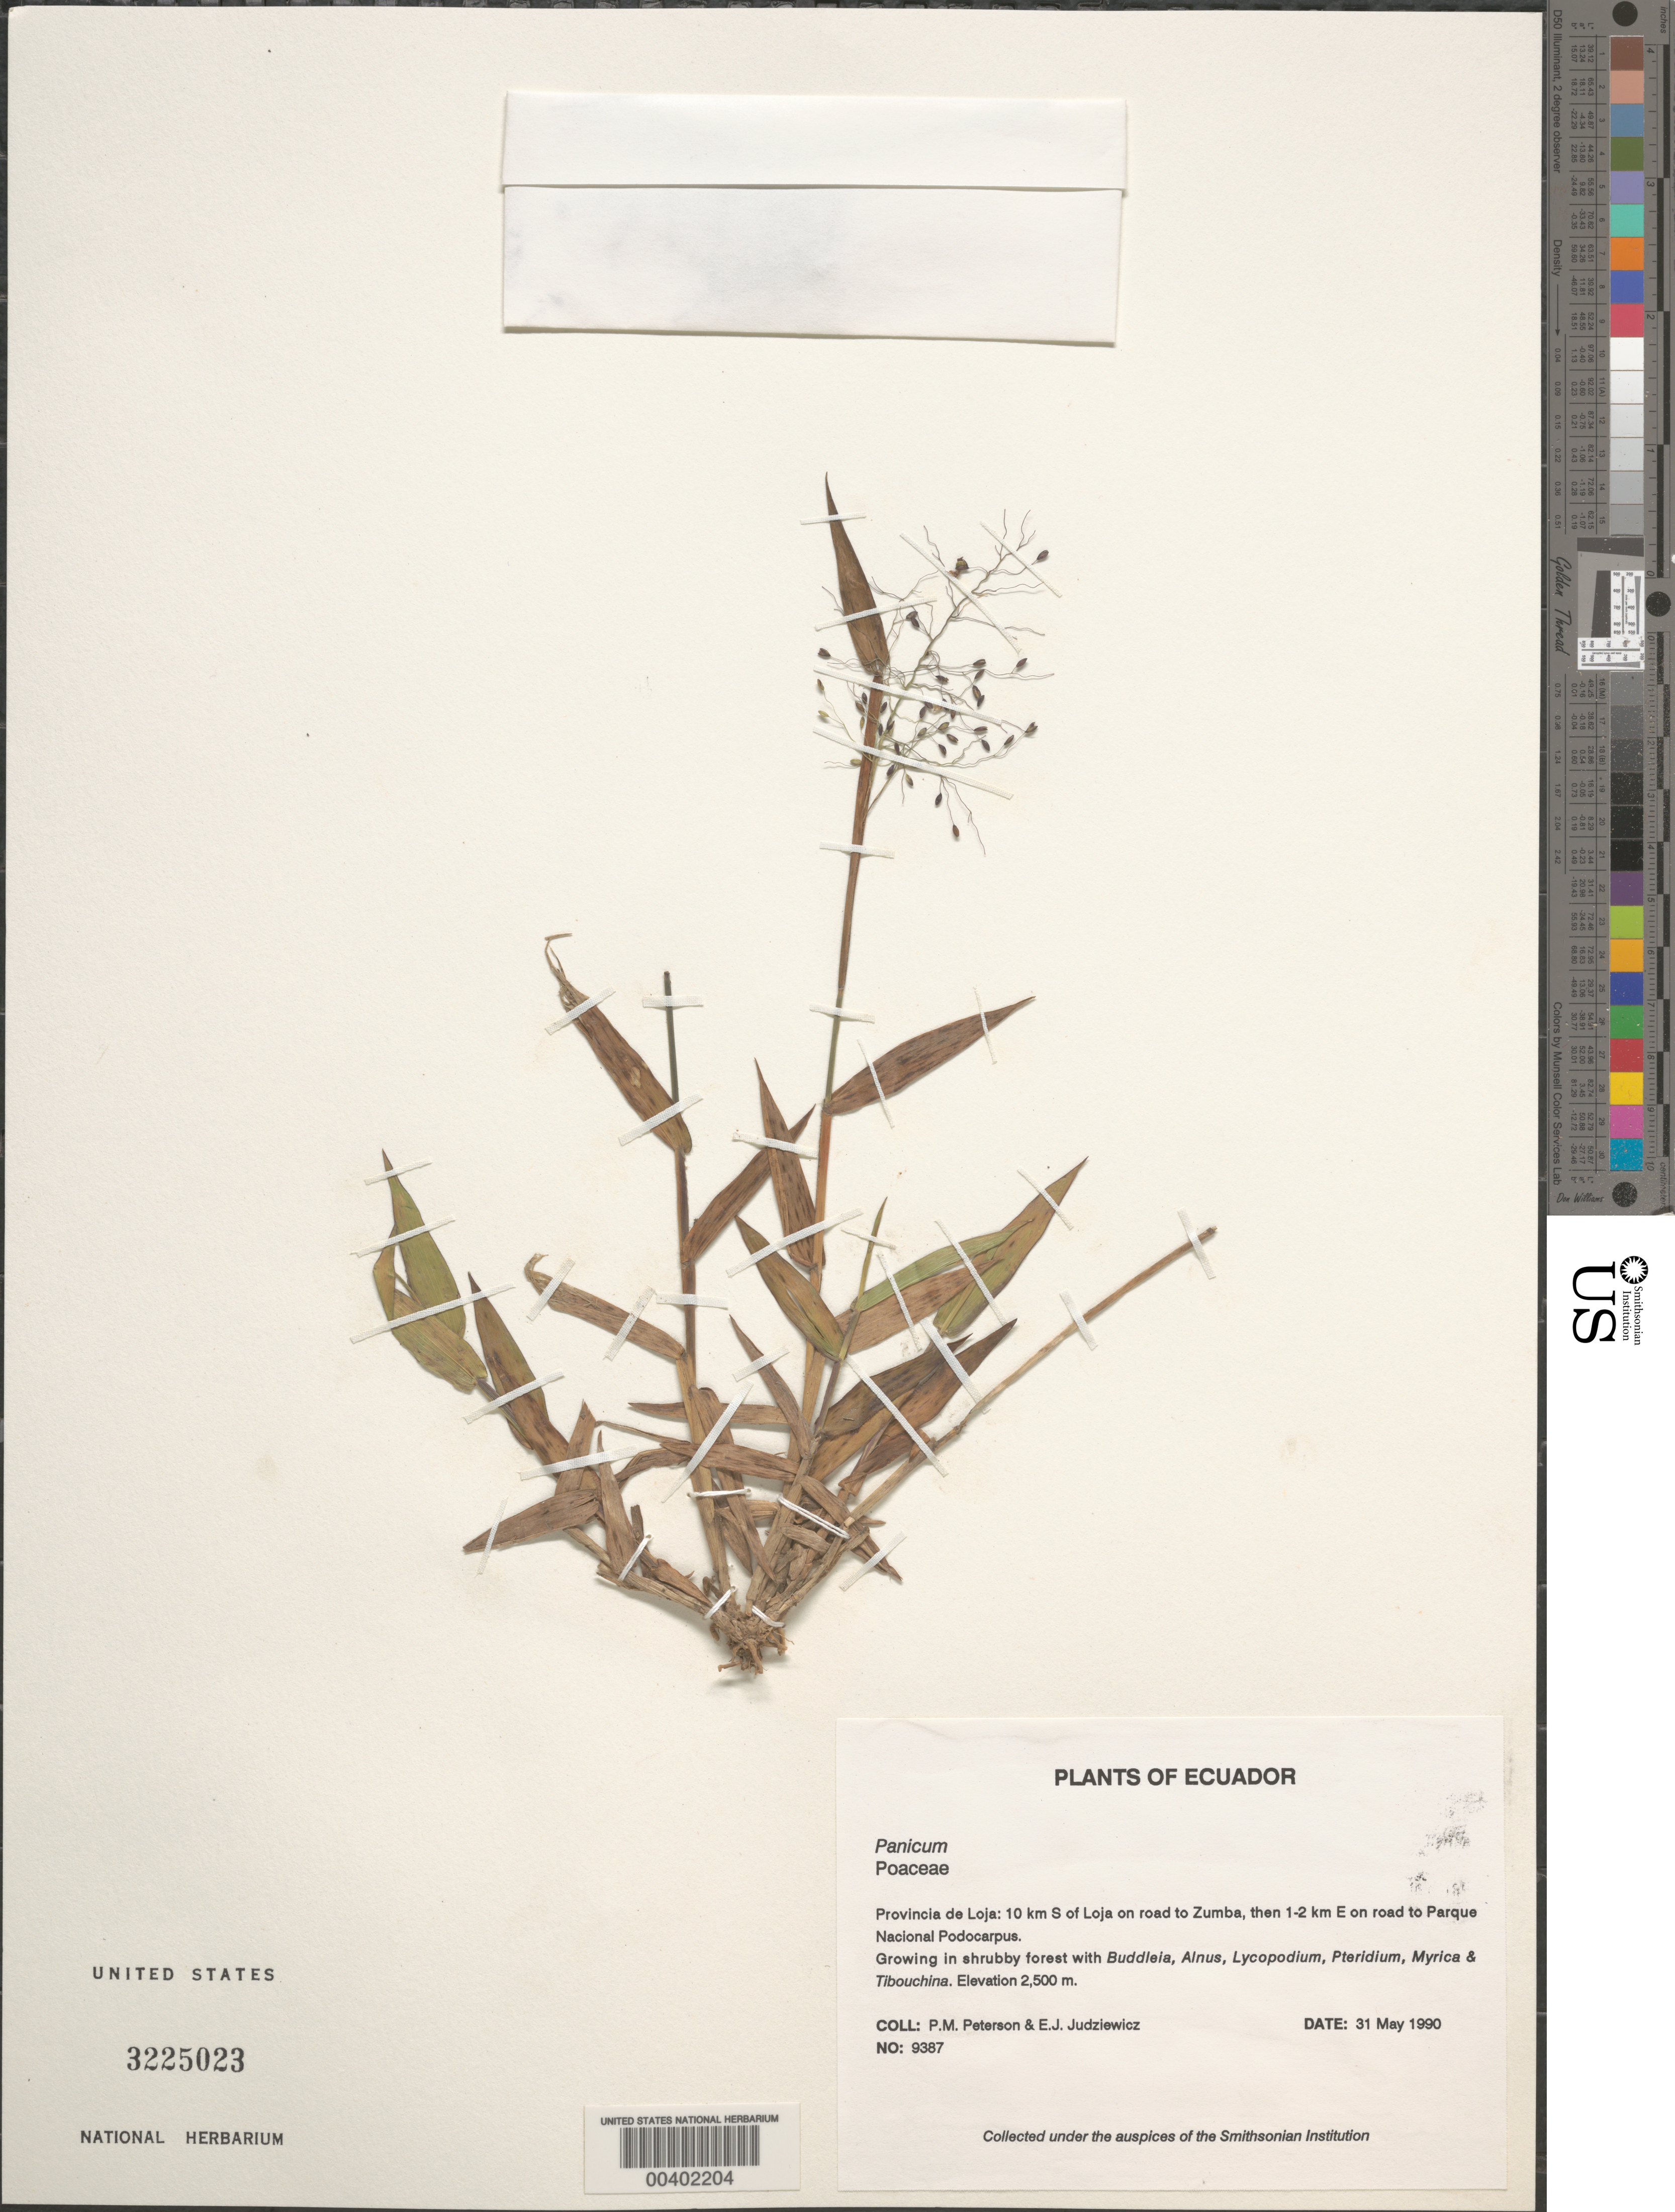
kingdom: Plantae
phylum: Tracheophyta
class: Liliopsida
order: Poales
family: Poaceae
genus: Panicum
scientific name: Panicum sp.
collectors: P. M. Peterson & E. J. Judziewicz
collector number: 09387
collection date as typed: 31 May 1990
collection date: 1990-05-31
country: Ecuador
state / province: Loja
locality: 10 km S of Loja on road to Zumba, then 1-2 km E on road to Parque Nacional Podocarpus.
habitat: Growing in shrubby forest with Buddleia, Alnus, Lycopodium, Pteridium, Myrica & Tibouchina.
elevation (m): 2500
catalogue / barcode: US 3225023